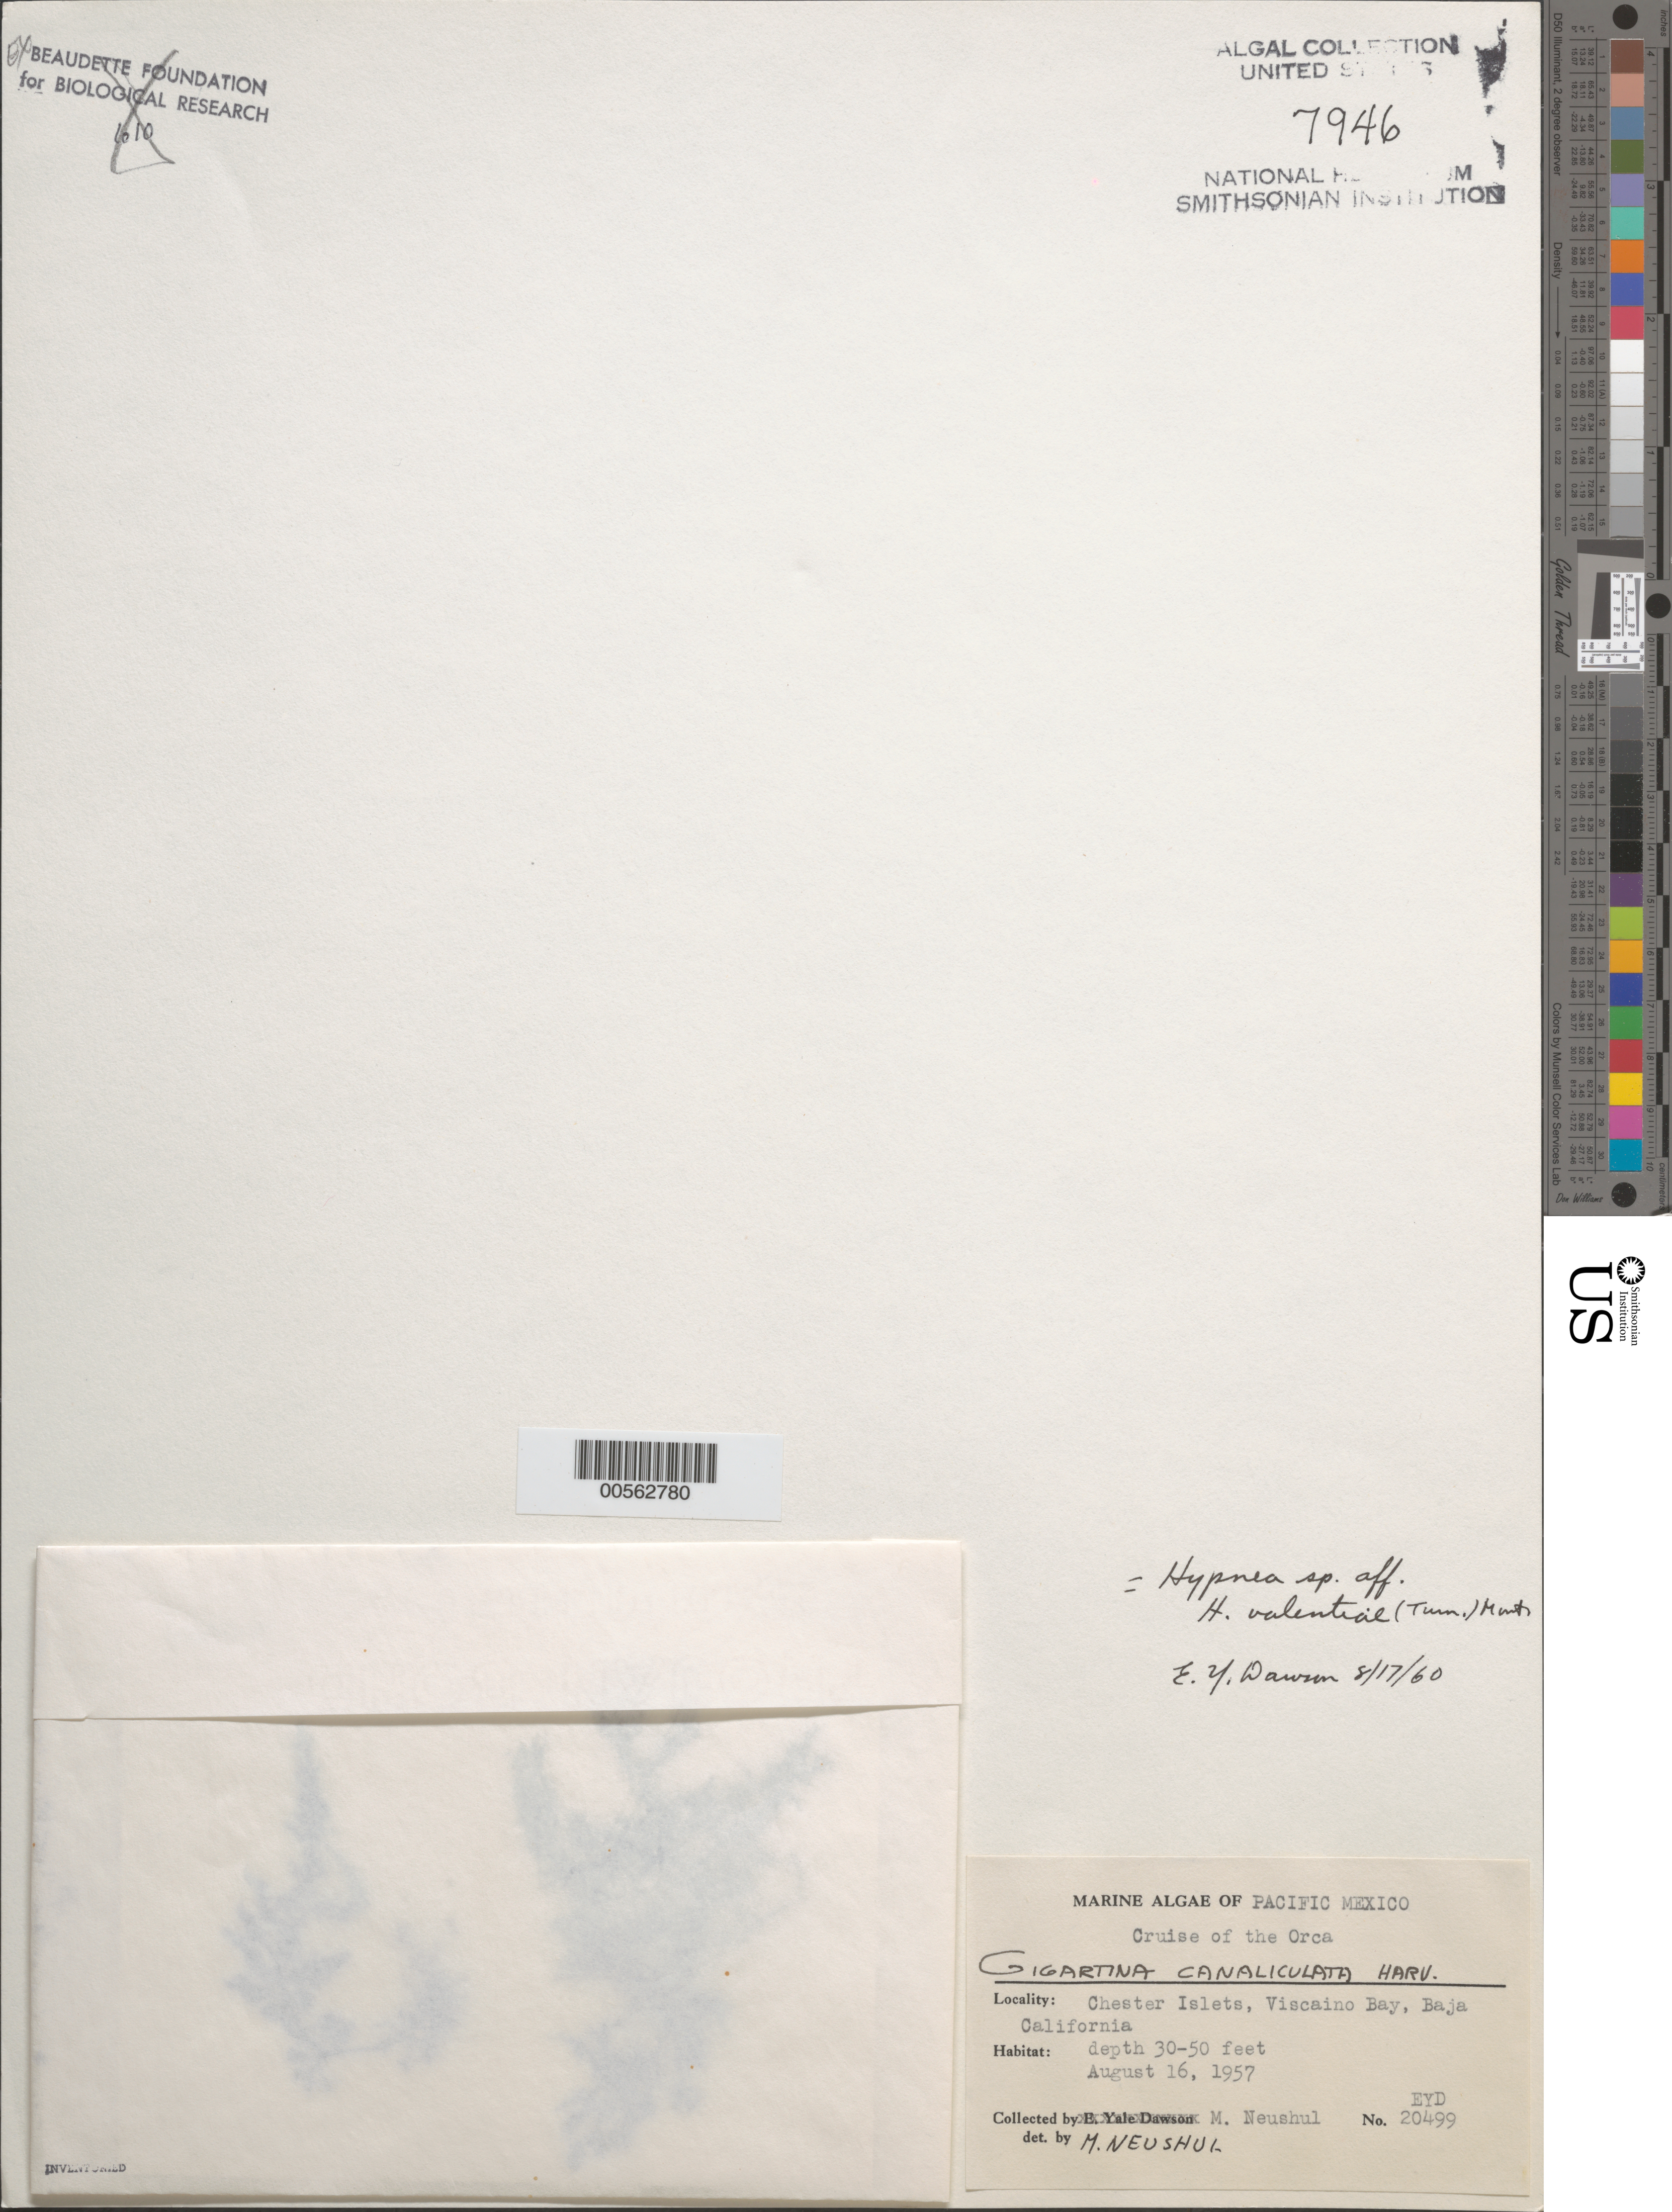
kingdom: Plantae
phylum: Rhodophyta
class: Florideophyceae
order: Gigartinales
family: Cystocloniaceae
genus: Hypnea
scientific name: Hypnea valentiae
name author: (Turner) Mont.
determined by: Dawson, E. Y.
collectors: M. Neushul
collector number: EYD 20499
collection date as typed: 16 Aug 1957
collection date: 1957-08-16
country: Mexico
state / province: Baja California Sur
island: Chester Islets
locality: Bahia Sebastian Viscaino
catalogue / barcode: US 7946